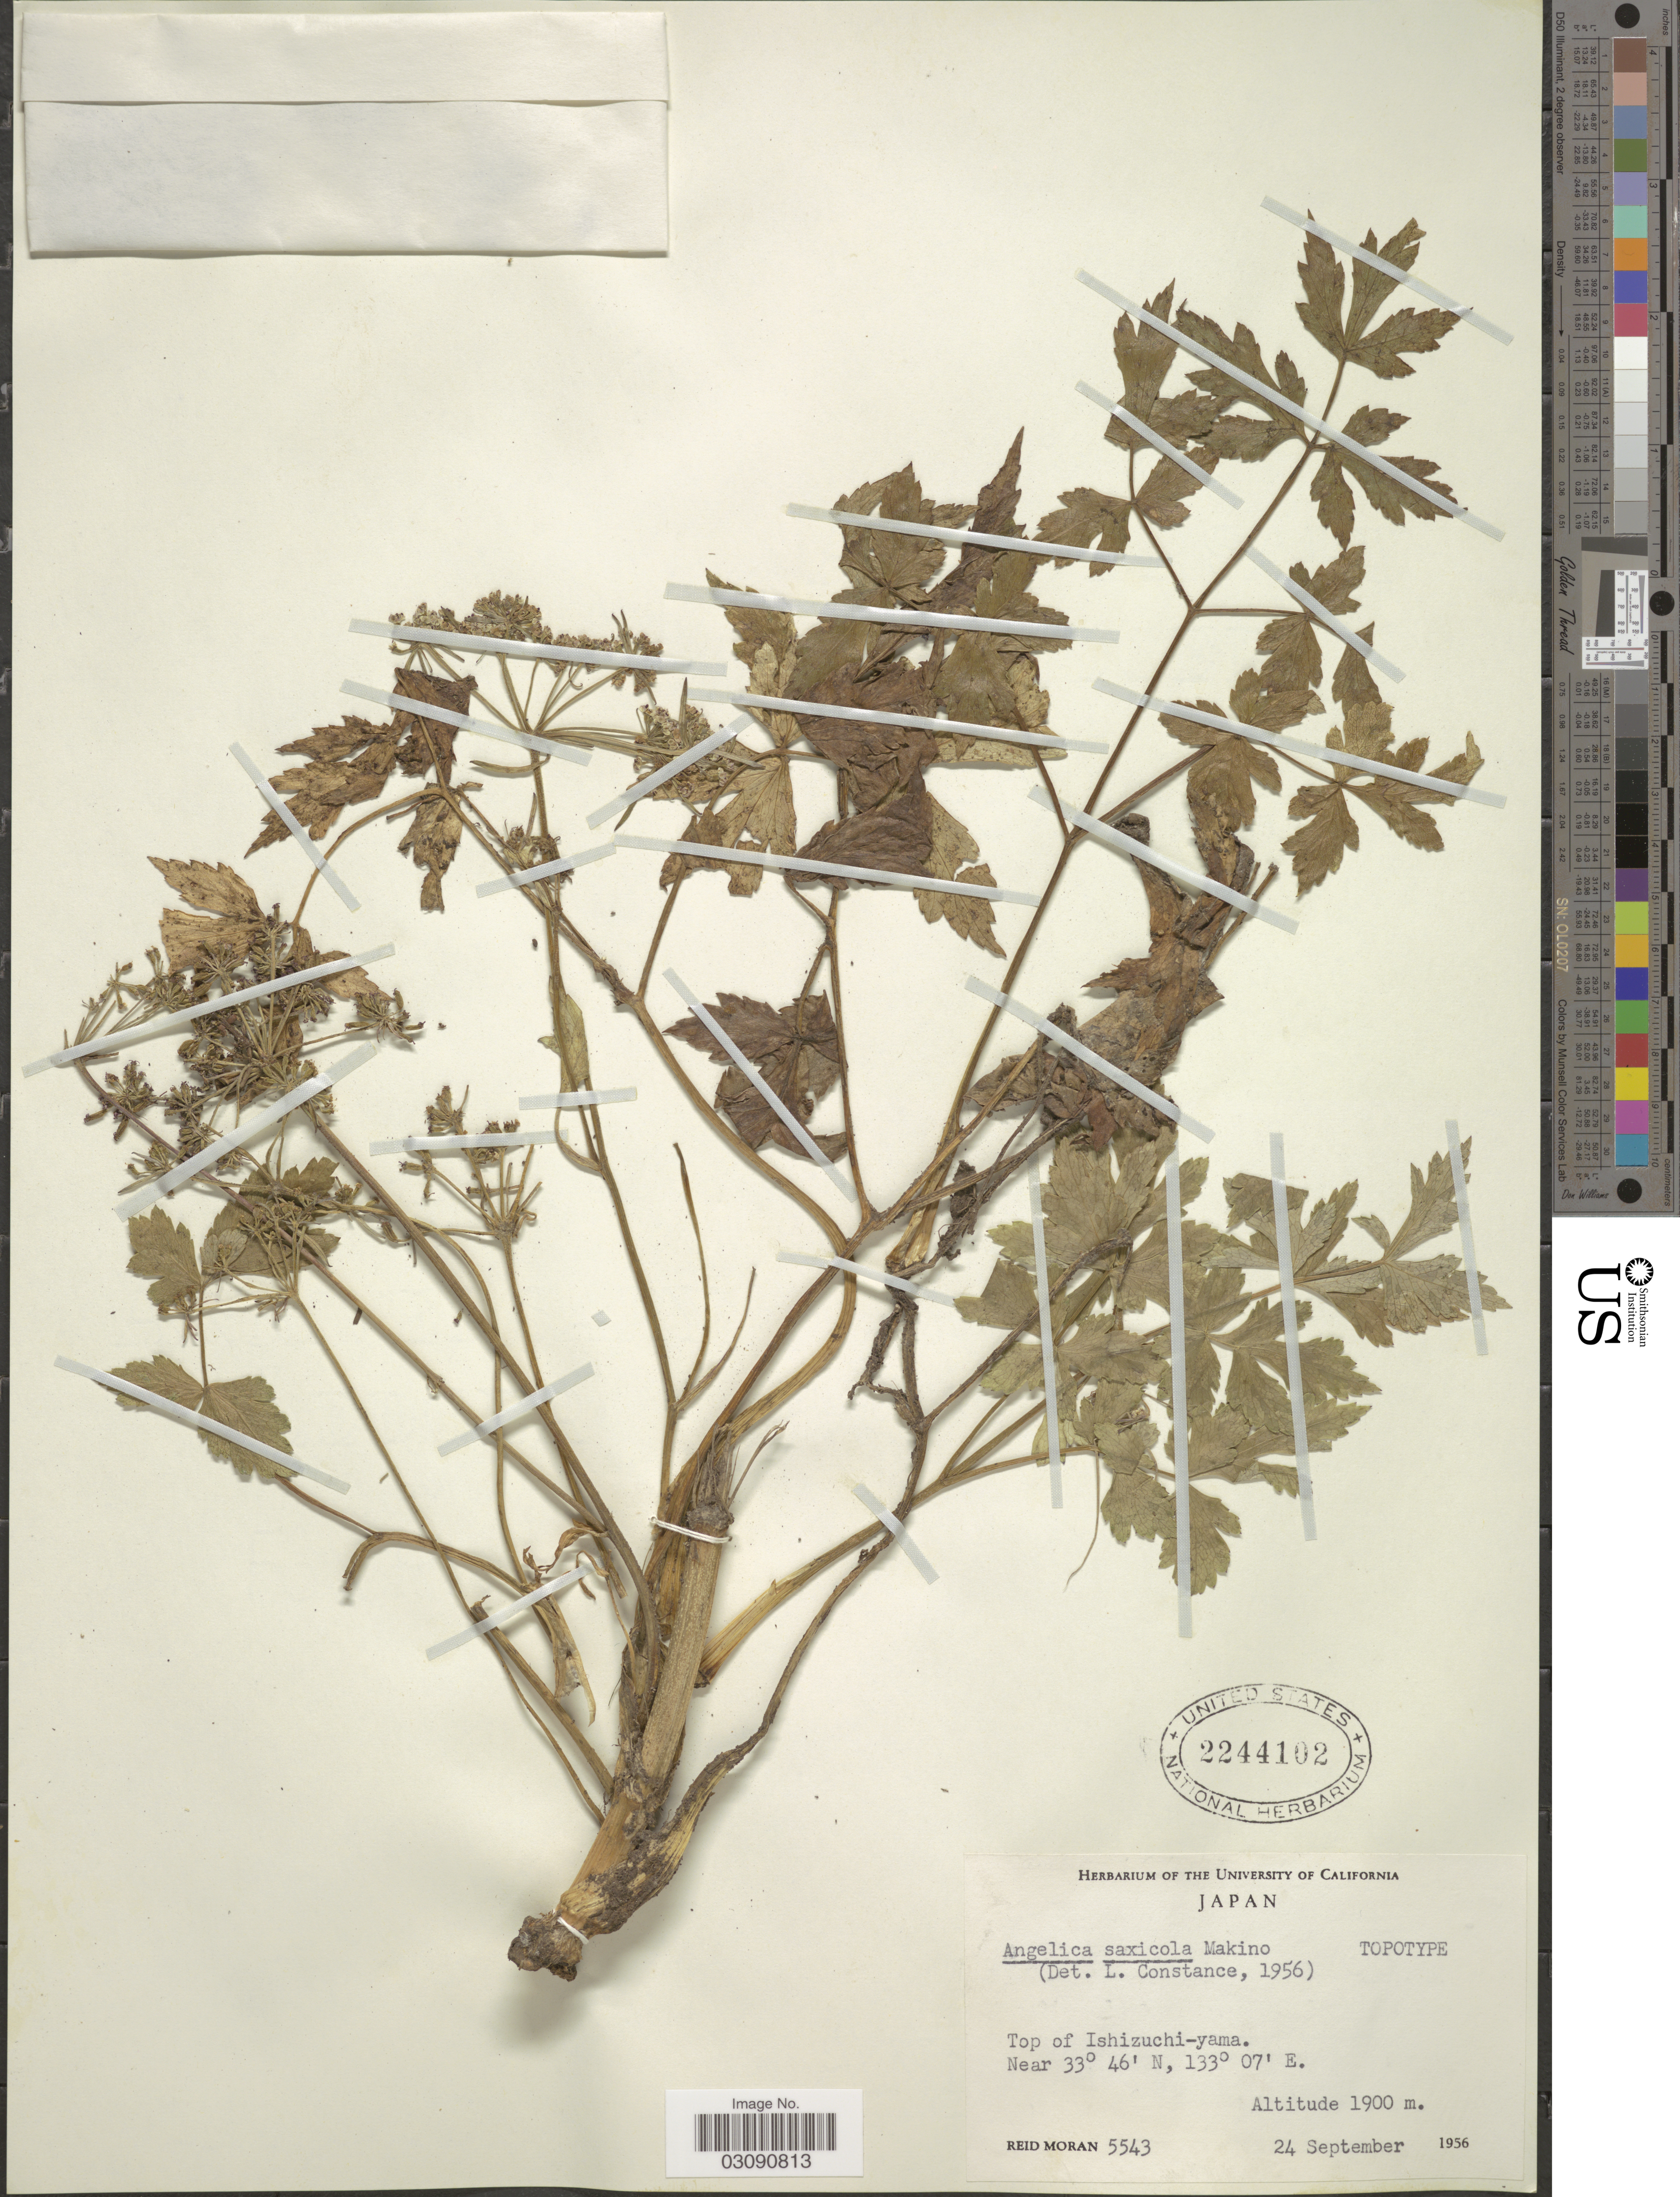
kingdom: Plantae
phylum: Tracheophyta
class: Magnoliopsida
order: Apiales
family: Apiaceae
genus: Angelica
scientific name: Angelica saxicola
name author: Makino ex Y. Yabe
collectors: R. Moran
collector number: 5543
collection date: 1956-09-24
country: Japan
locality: Top of Ishizuchi-yama.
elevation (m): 1900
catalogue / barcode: US 2244102